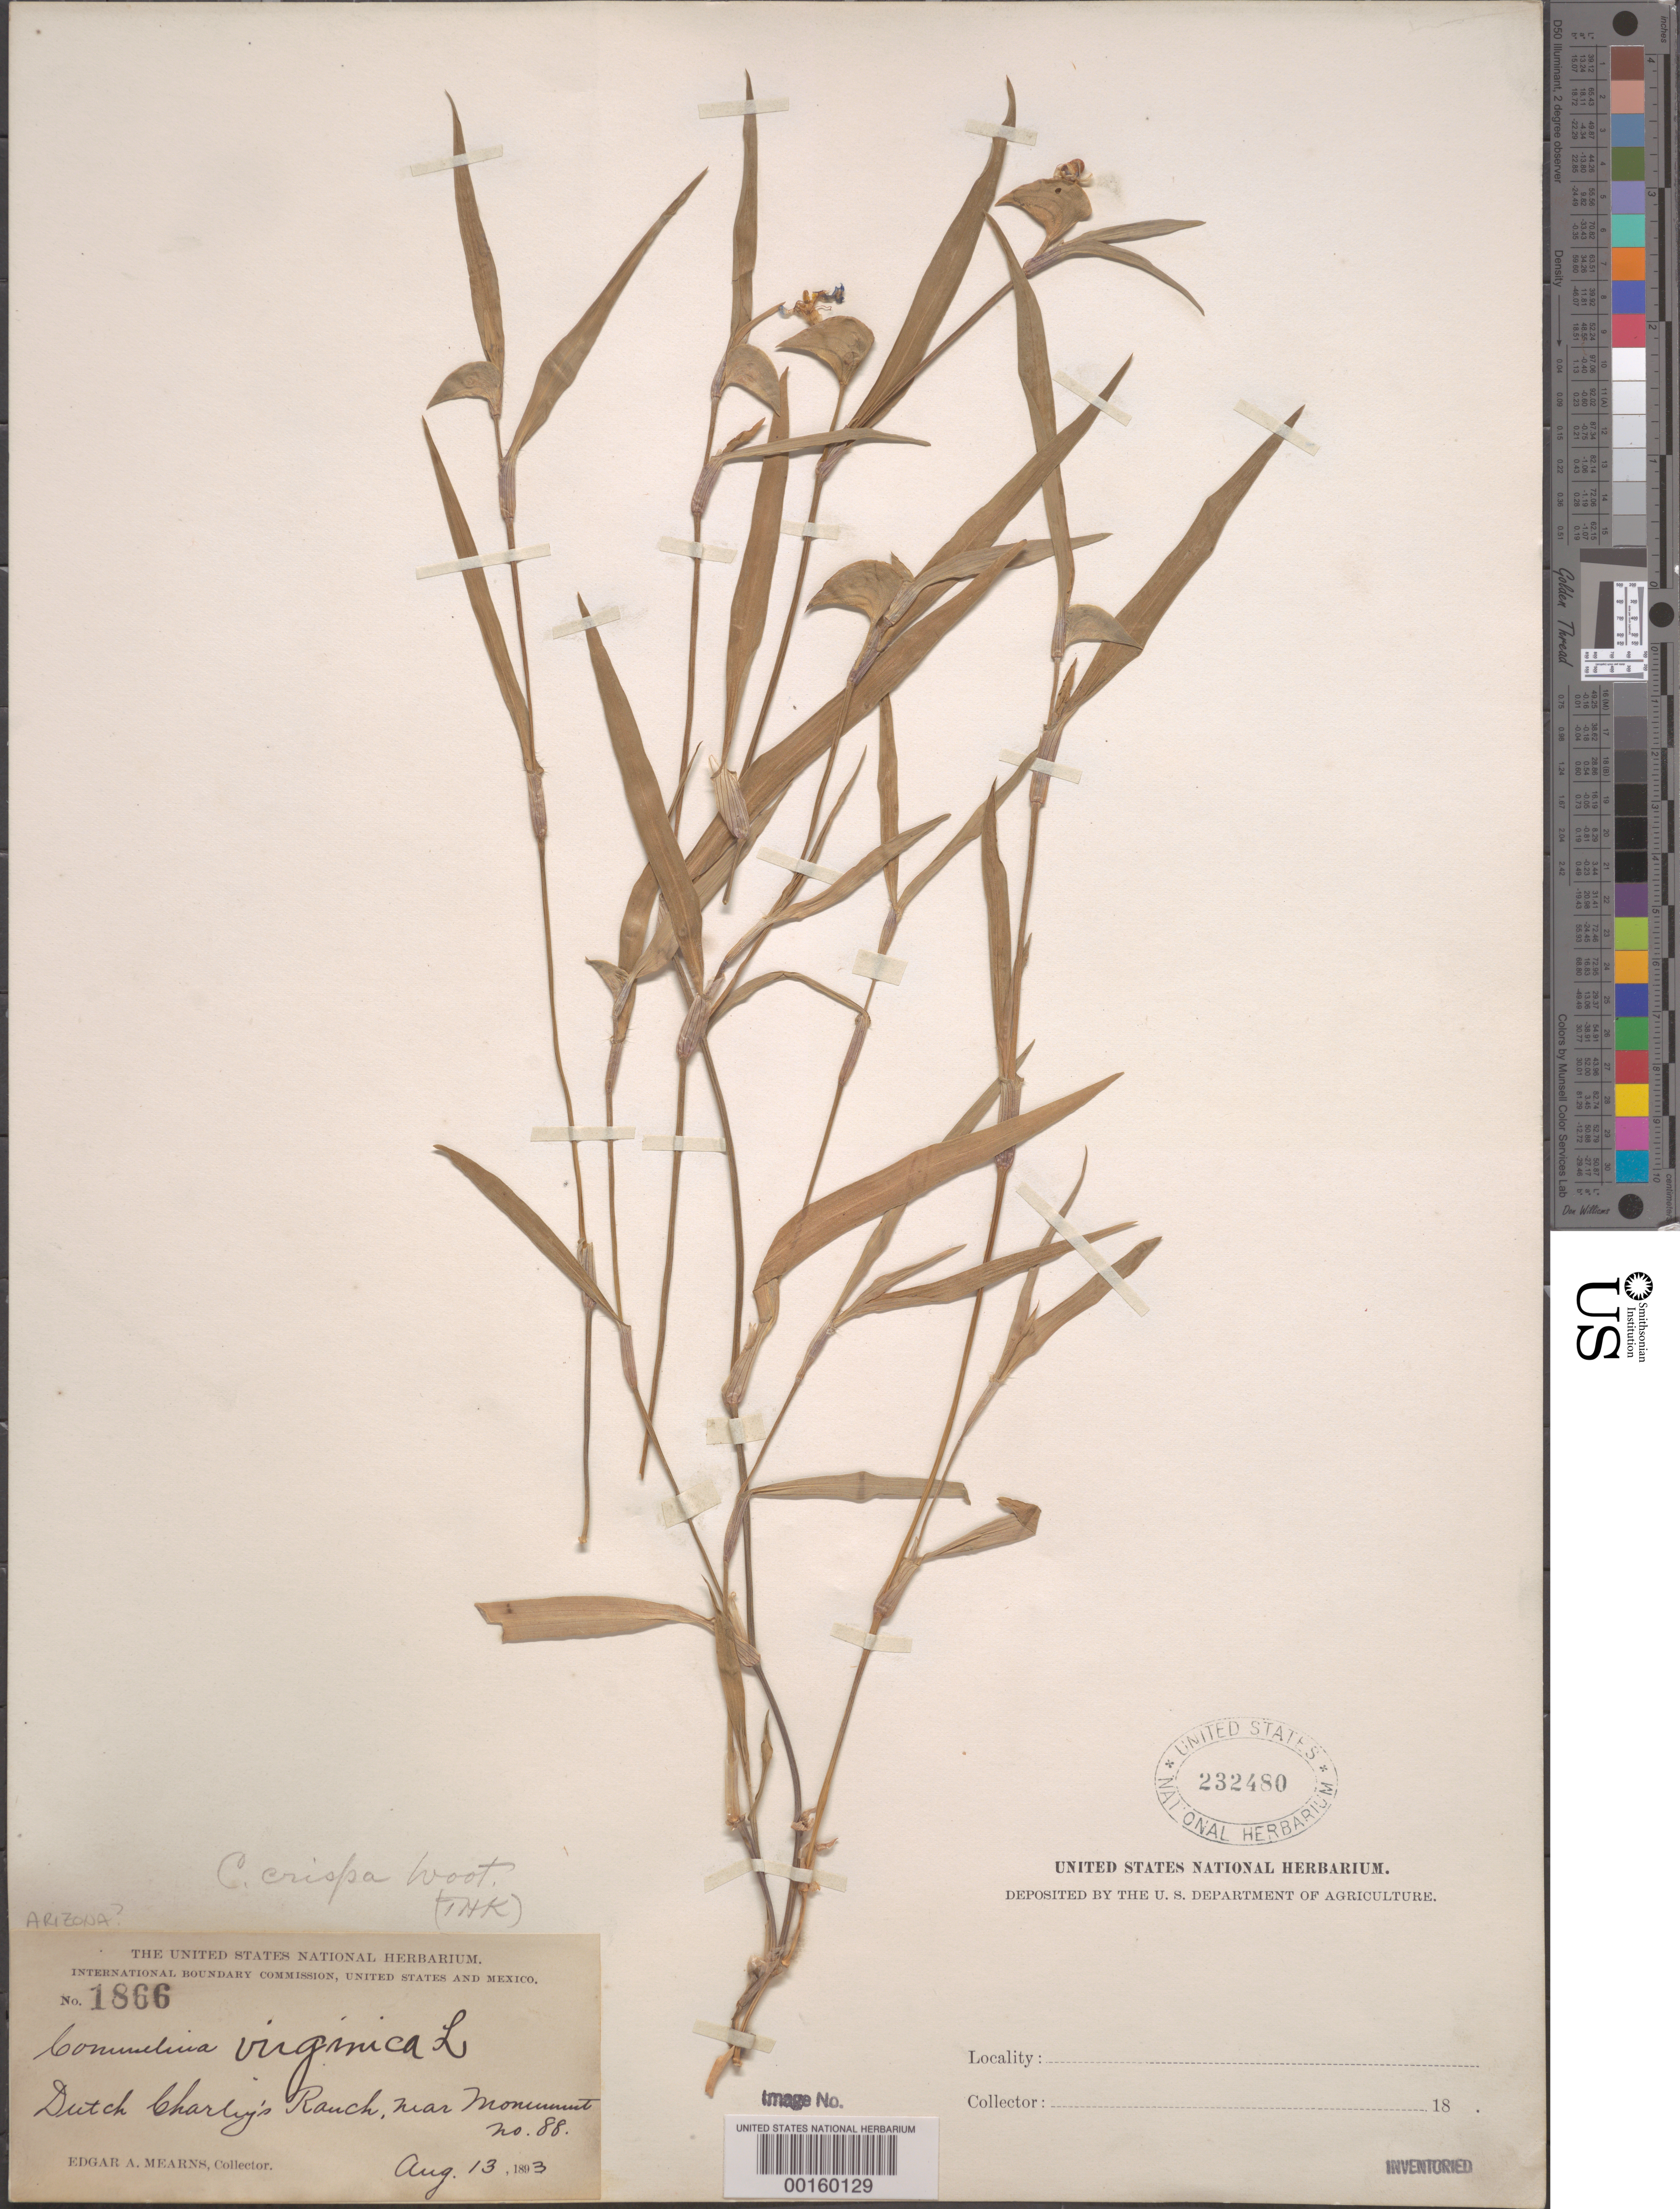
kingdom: Plantae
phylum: Tracheophyta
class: Liliopsida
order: Commelinales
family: Commelinaceae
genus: Commelina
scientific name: Commelina erecta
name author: L.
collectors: E. A. Mearns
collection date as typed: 13 Aug 1893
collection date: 1893-08-13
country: United States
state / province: Arizona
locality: Dutch charlies ranch, near monument #88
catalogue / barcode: US 232480